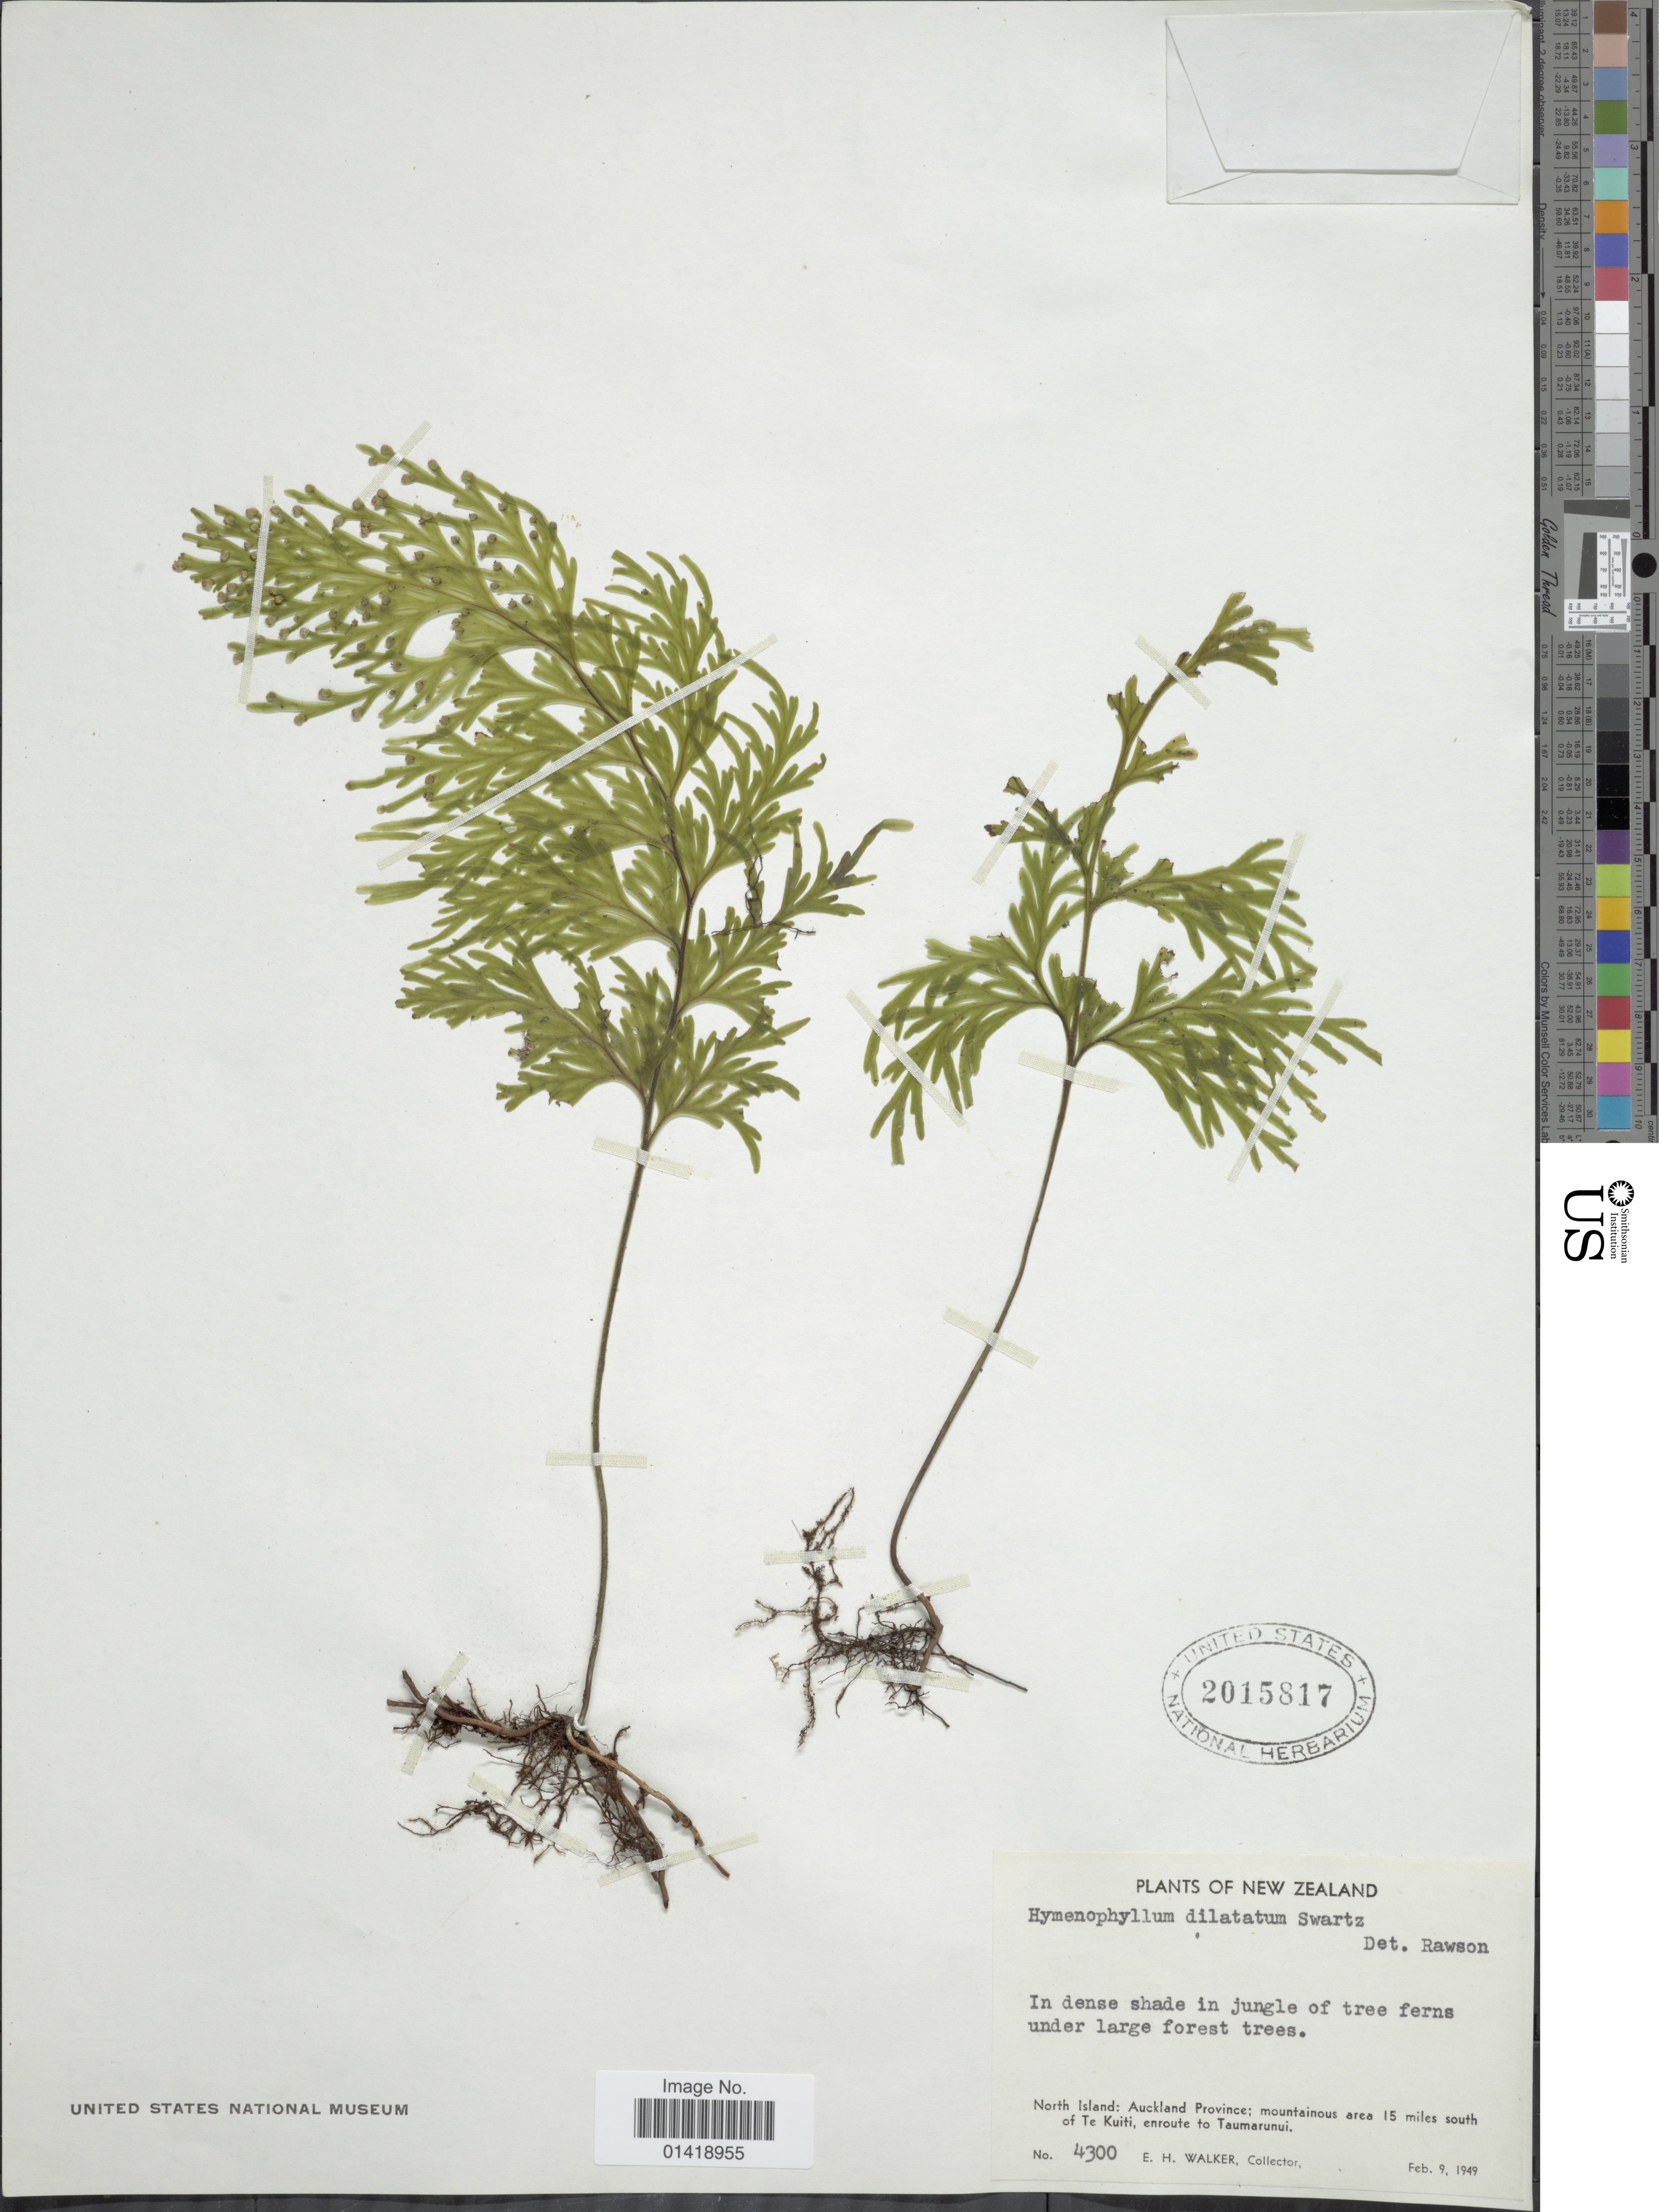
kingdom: Plantae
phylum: Tracheophyta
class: Polypodiopsida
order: Hymenophyllales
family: Hymenophyllaceae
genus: Hymenophyllum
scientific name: Hymenophyllum dilatatum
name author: Sw.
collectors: E. H. Walker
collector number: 4300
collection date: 1949-02-09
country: New Zealand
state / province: Auckland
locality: North Island: Auckland province; mountainous area 15 miles south of Te Kuiti, enroute to Taumarunui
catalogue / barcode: US 2015817